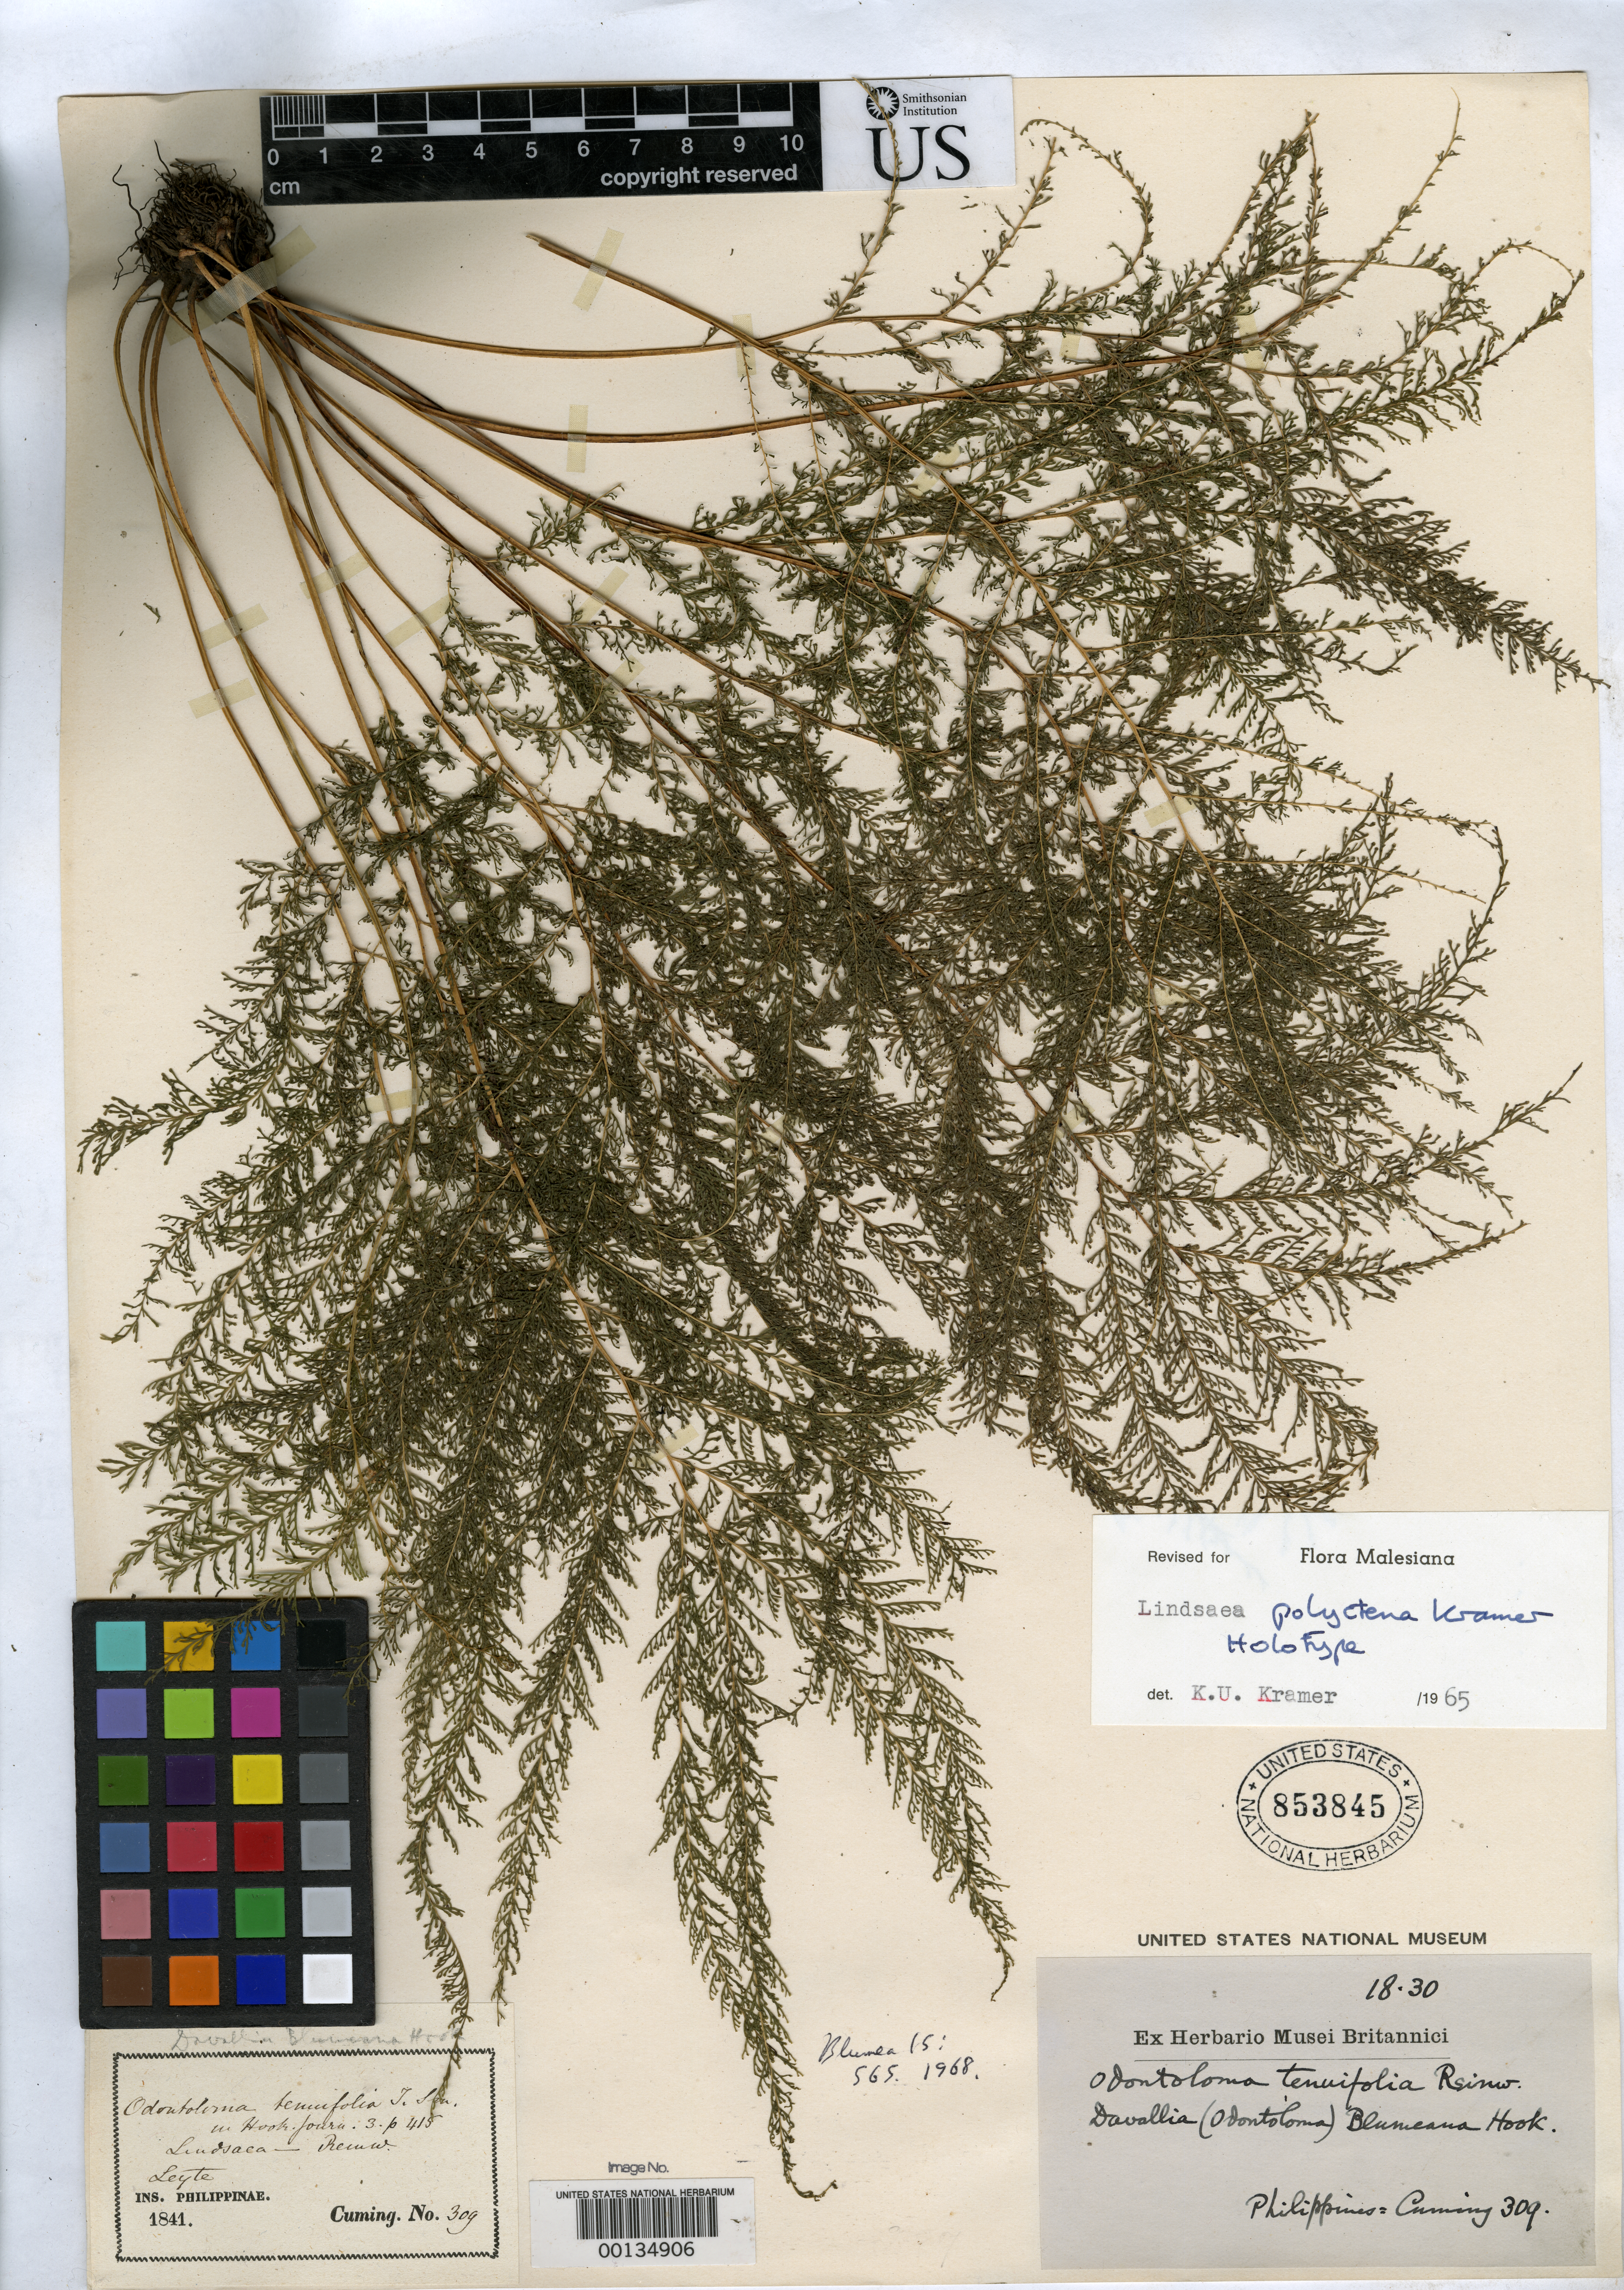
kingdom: Plantae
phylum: Tracheophyta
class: Polypodiopsida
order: Polypodiales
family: Lindsaeaceae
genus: Lindsaea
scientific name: Lindsaea polyctena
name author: K.U. Kramer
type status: Holotype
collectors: H. Cuming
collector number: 309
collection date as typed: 1841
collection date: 1841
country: Philippines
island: Leyte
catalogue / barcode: US 853845